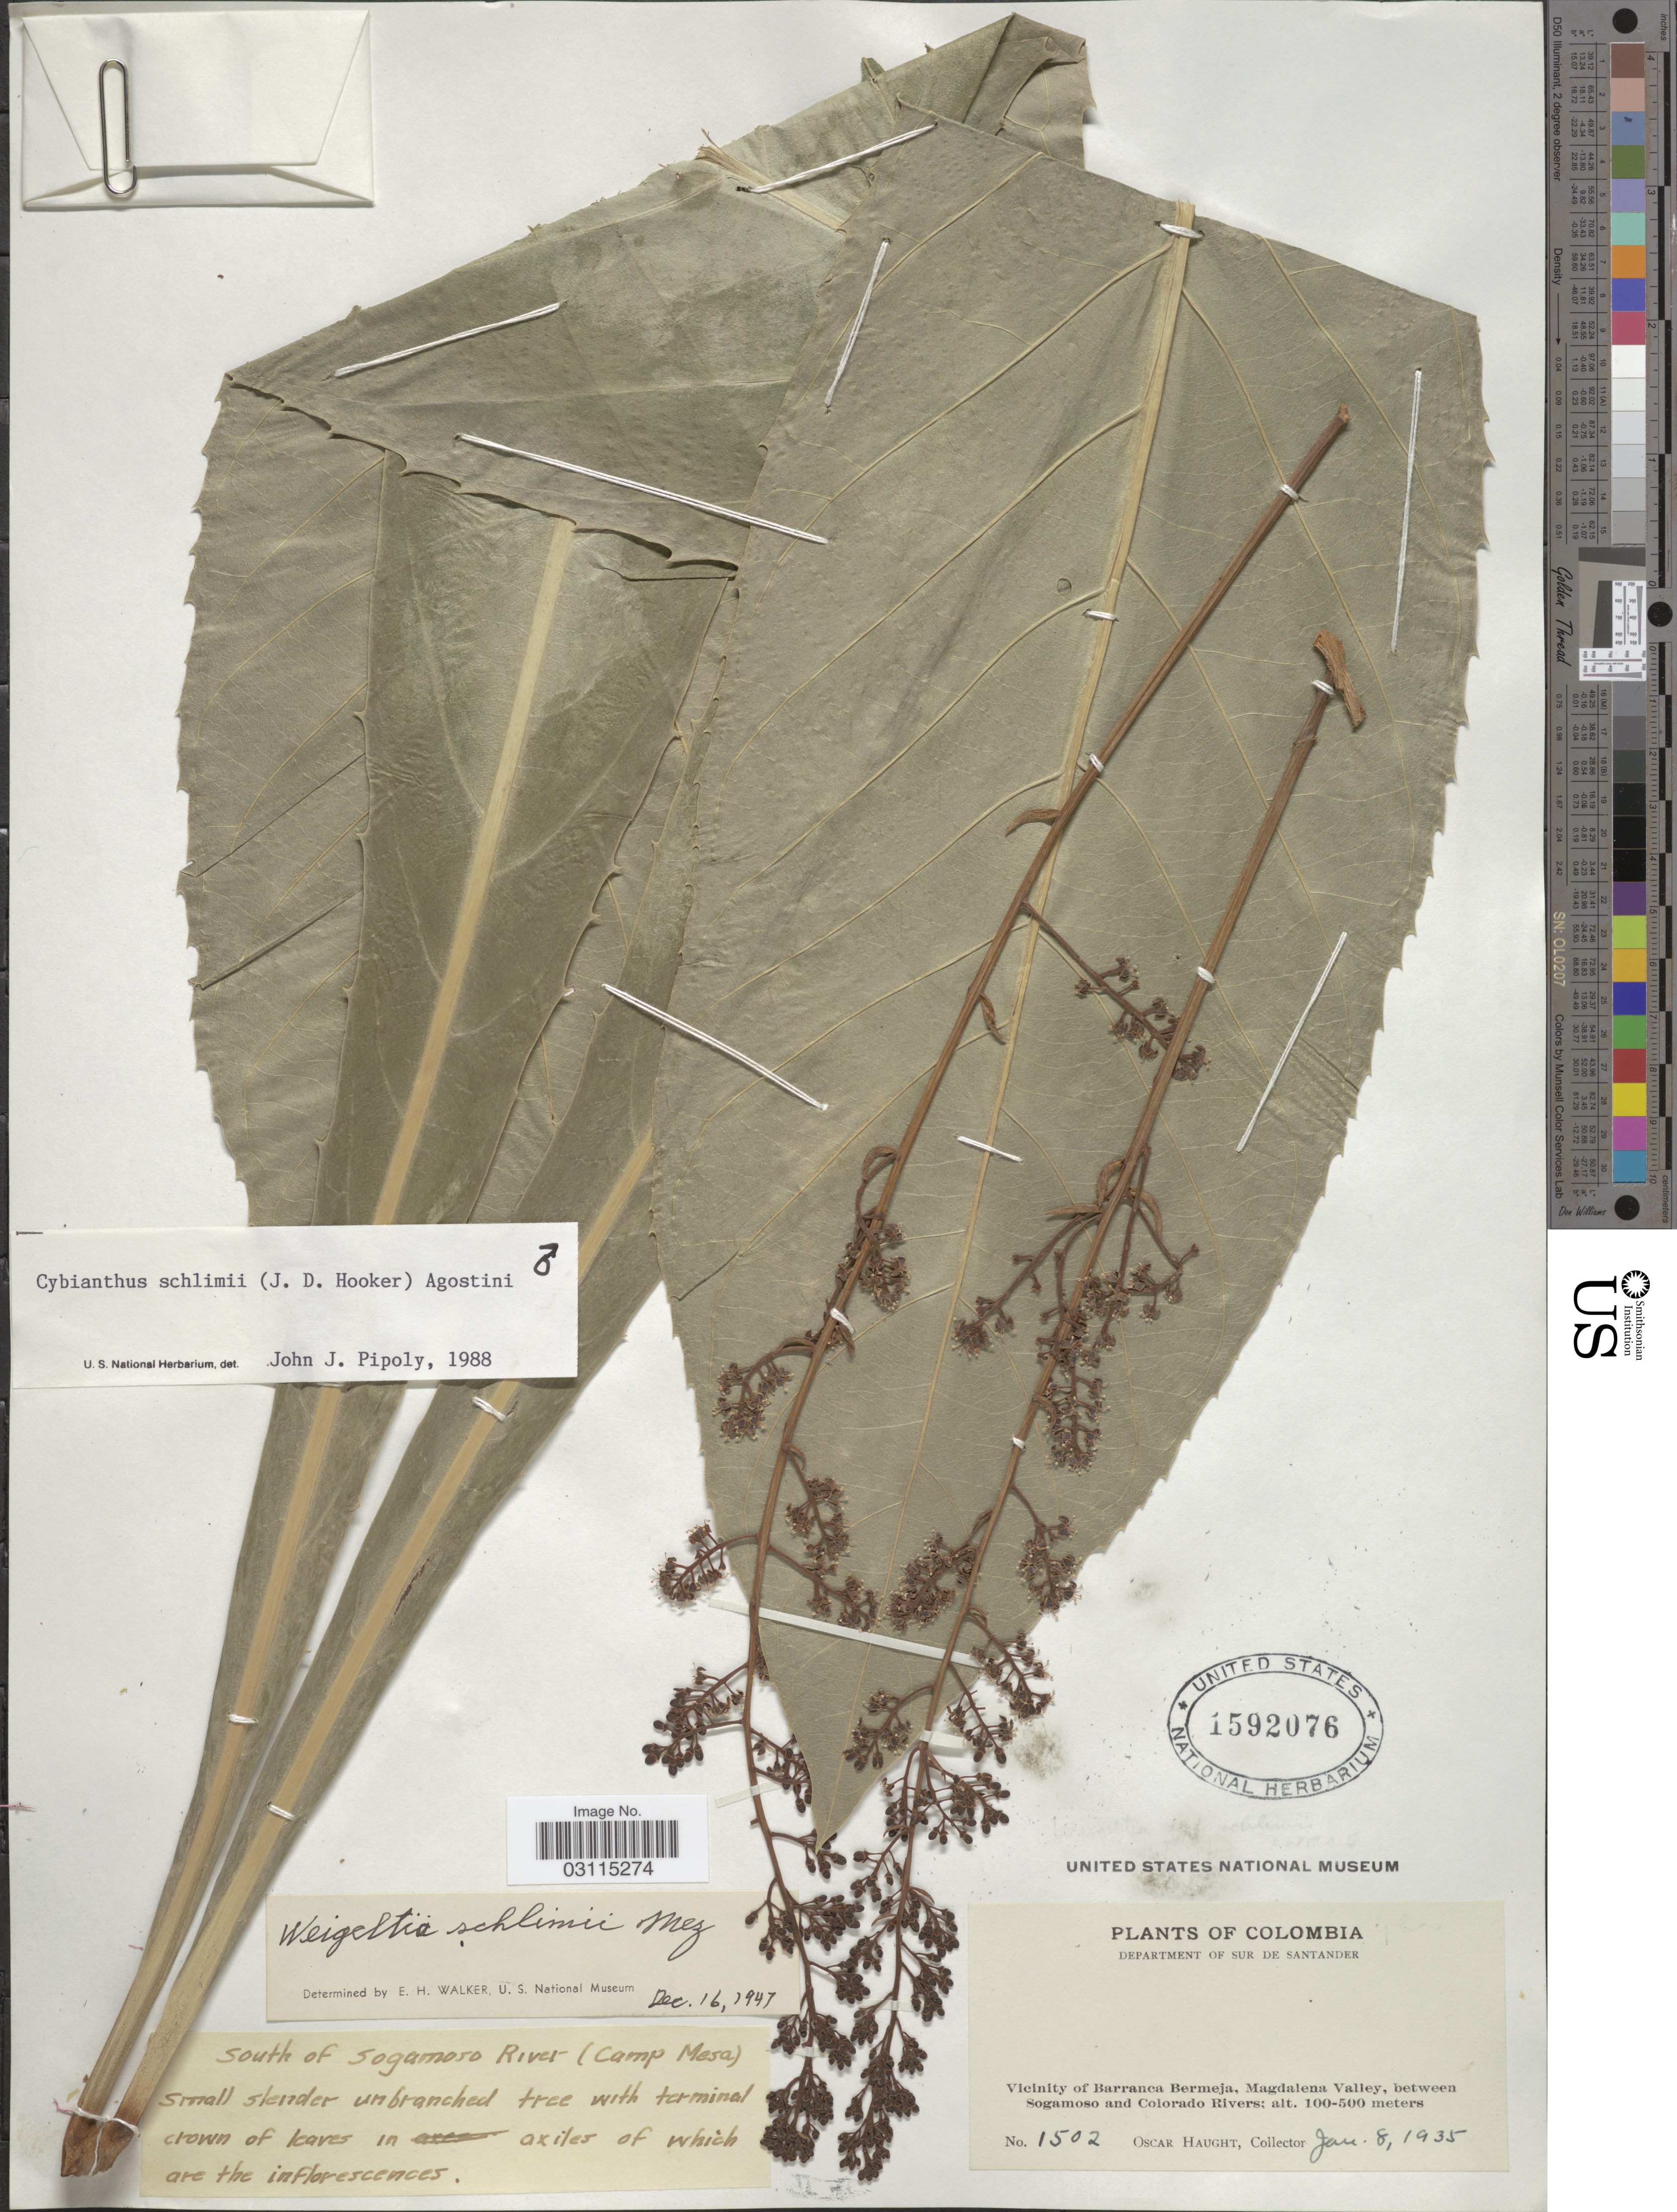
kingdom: Plantae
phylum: Tracheophyta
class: Magnoliopsida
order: Ericales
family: Primulaceae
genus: Cybianthus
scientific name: Cybianthus schlimii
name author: (Hook. f.) G. Agostini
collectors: O. L. Haught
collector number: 1502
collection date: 1935-01-08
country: Colombia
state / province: Santander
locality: Department of Sur de Santander, Vicinity of Barranca Bermeja, Magdalena Valley, between Sogamoso and Colorado Rivers. South of Sogamoso River (Camp Mesa).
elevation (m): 100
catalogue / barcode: US 1592076